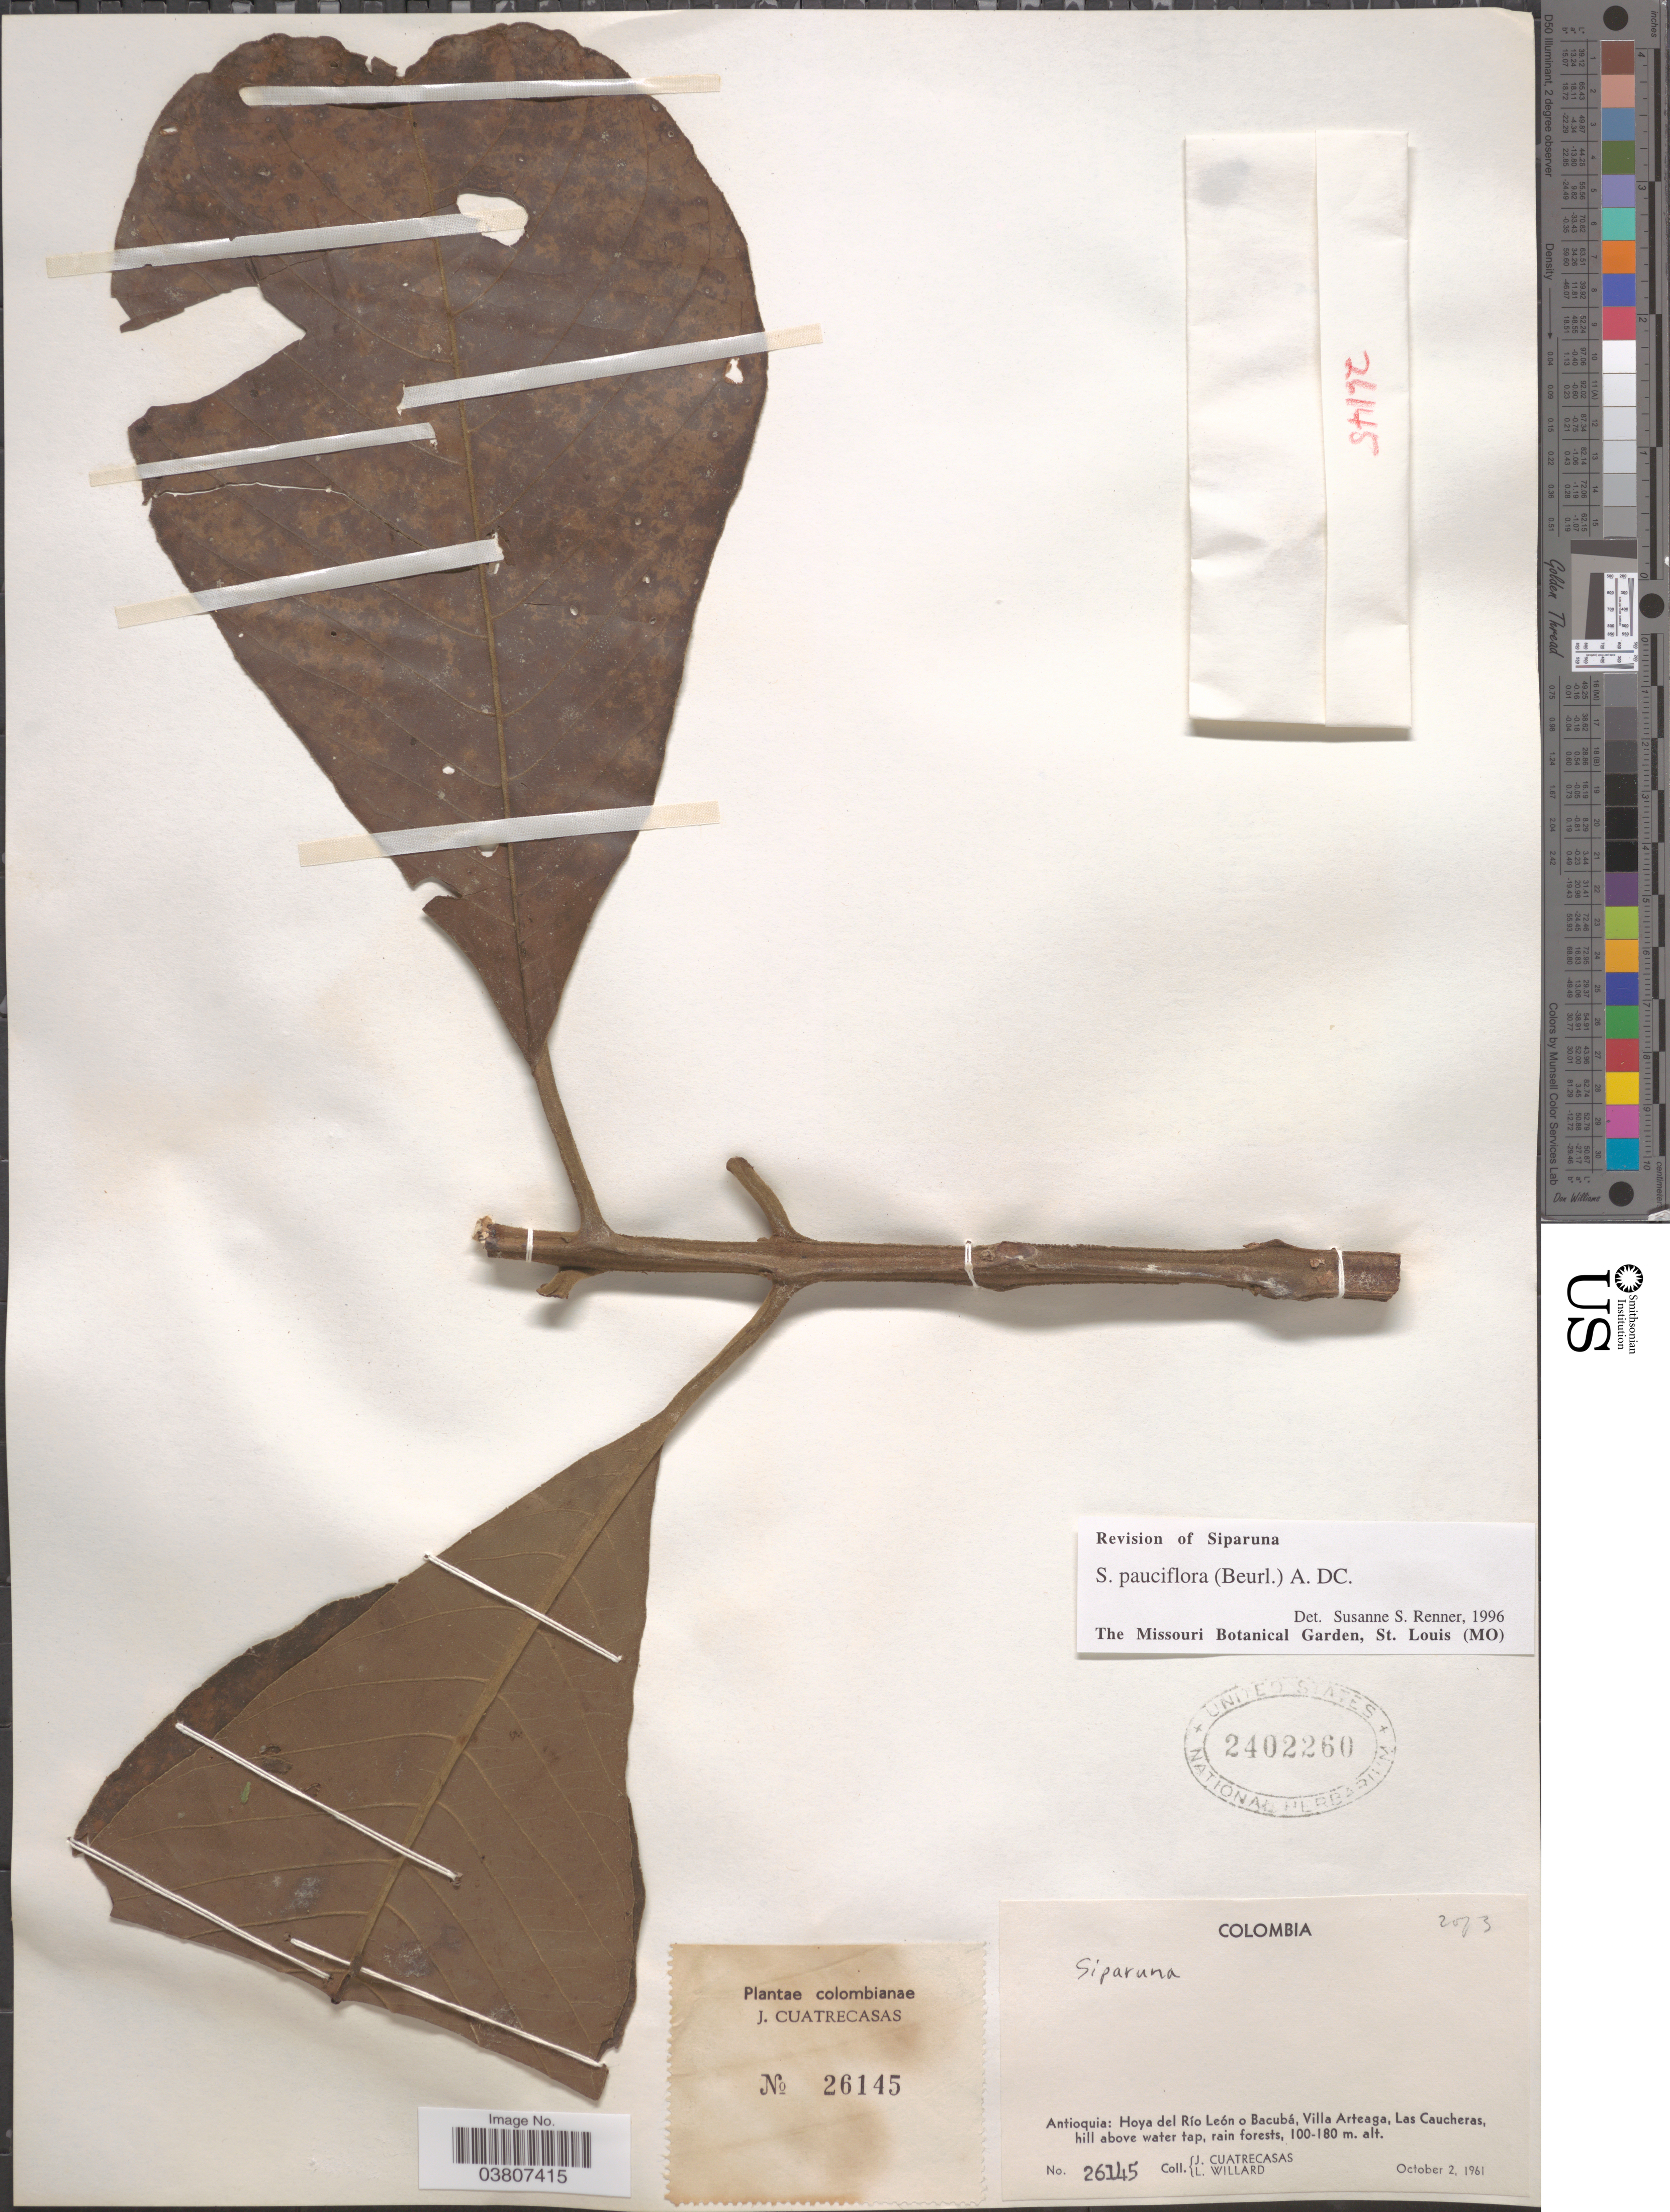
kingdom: Plantae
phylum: Tracheophyta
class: Magnoliopsida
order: Laurales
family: Siparunaceae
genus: Siparuna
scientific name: Siparuna pauciflora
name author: (Beurling) A. DC.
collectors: J. Cuatrecasas & L. Willard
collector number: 26145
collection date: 1961-10-02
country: Colombia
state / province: Antioquia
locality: Hoya del Río León o Bacubá, Villa Arteaga, Las Caucheras, hill above water tap.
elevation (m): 100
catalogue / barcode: US 2402260